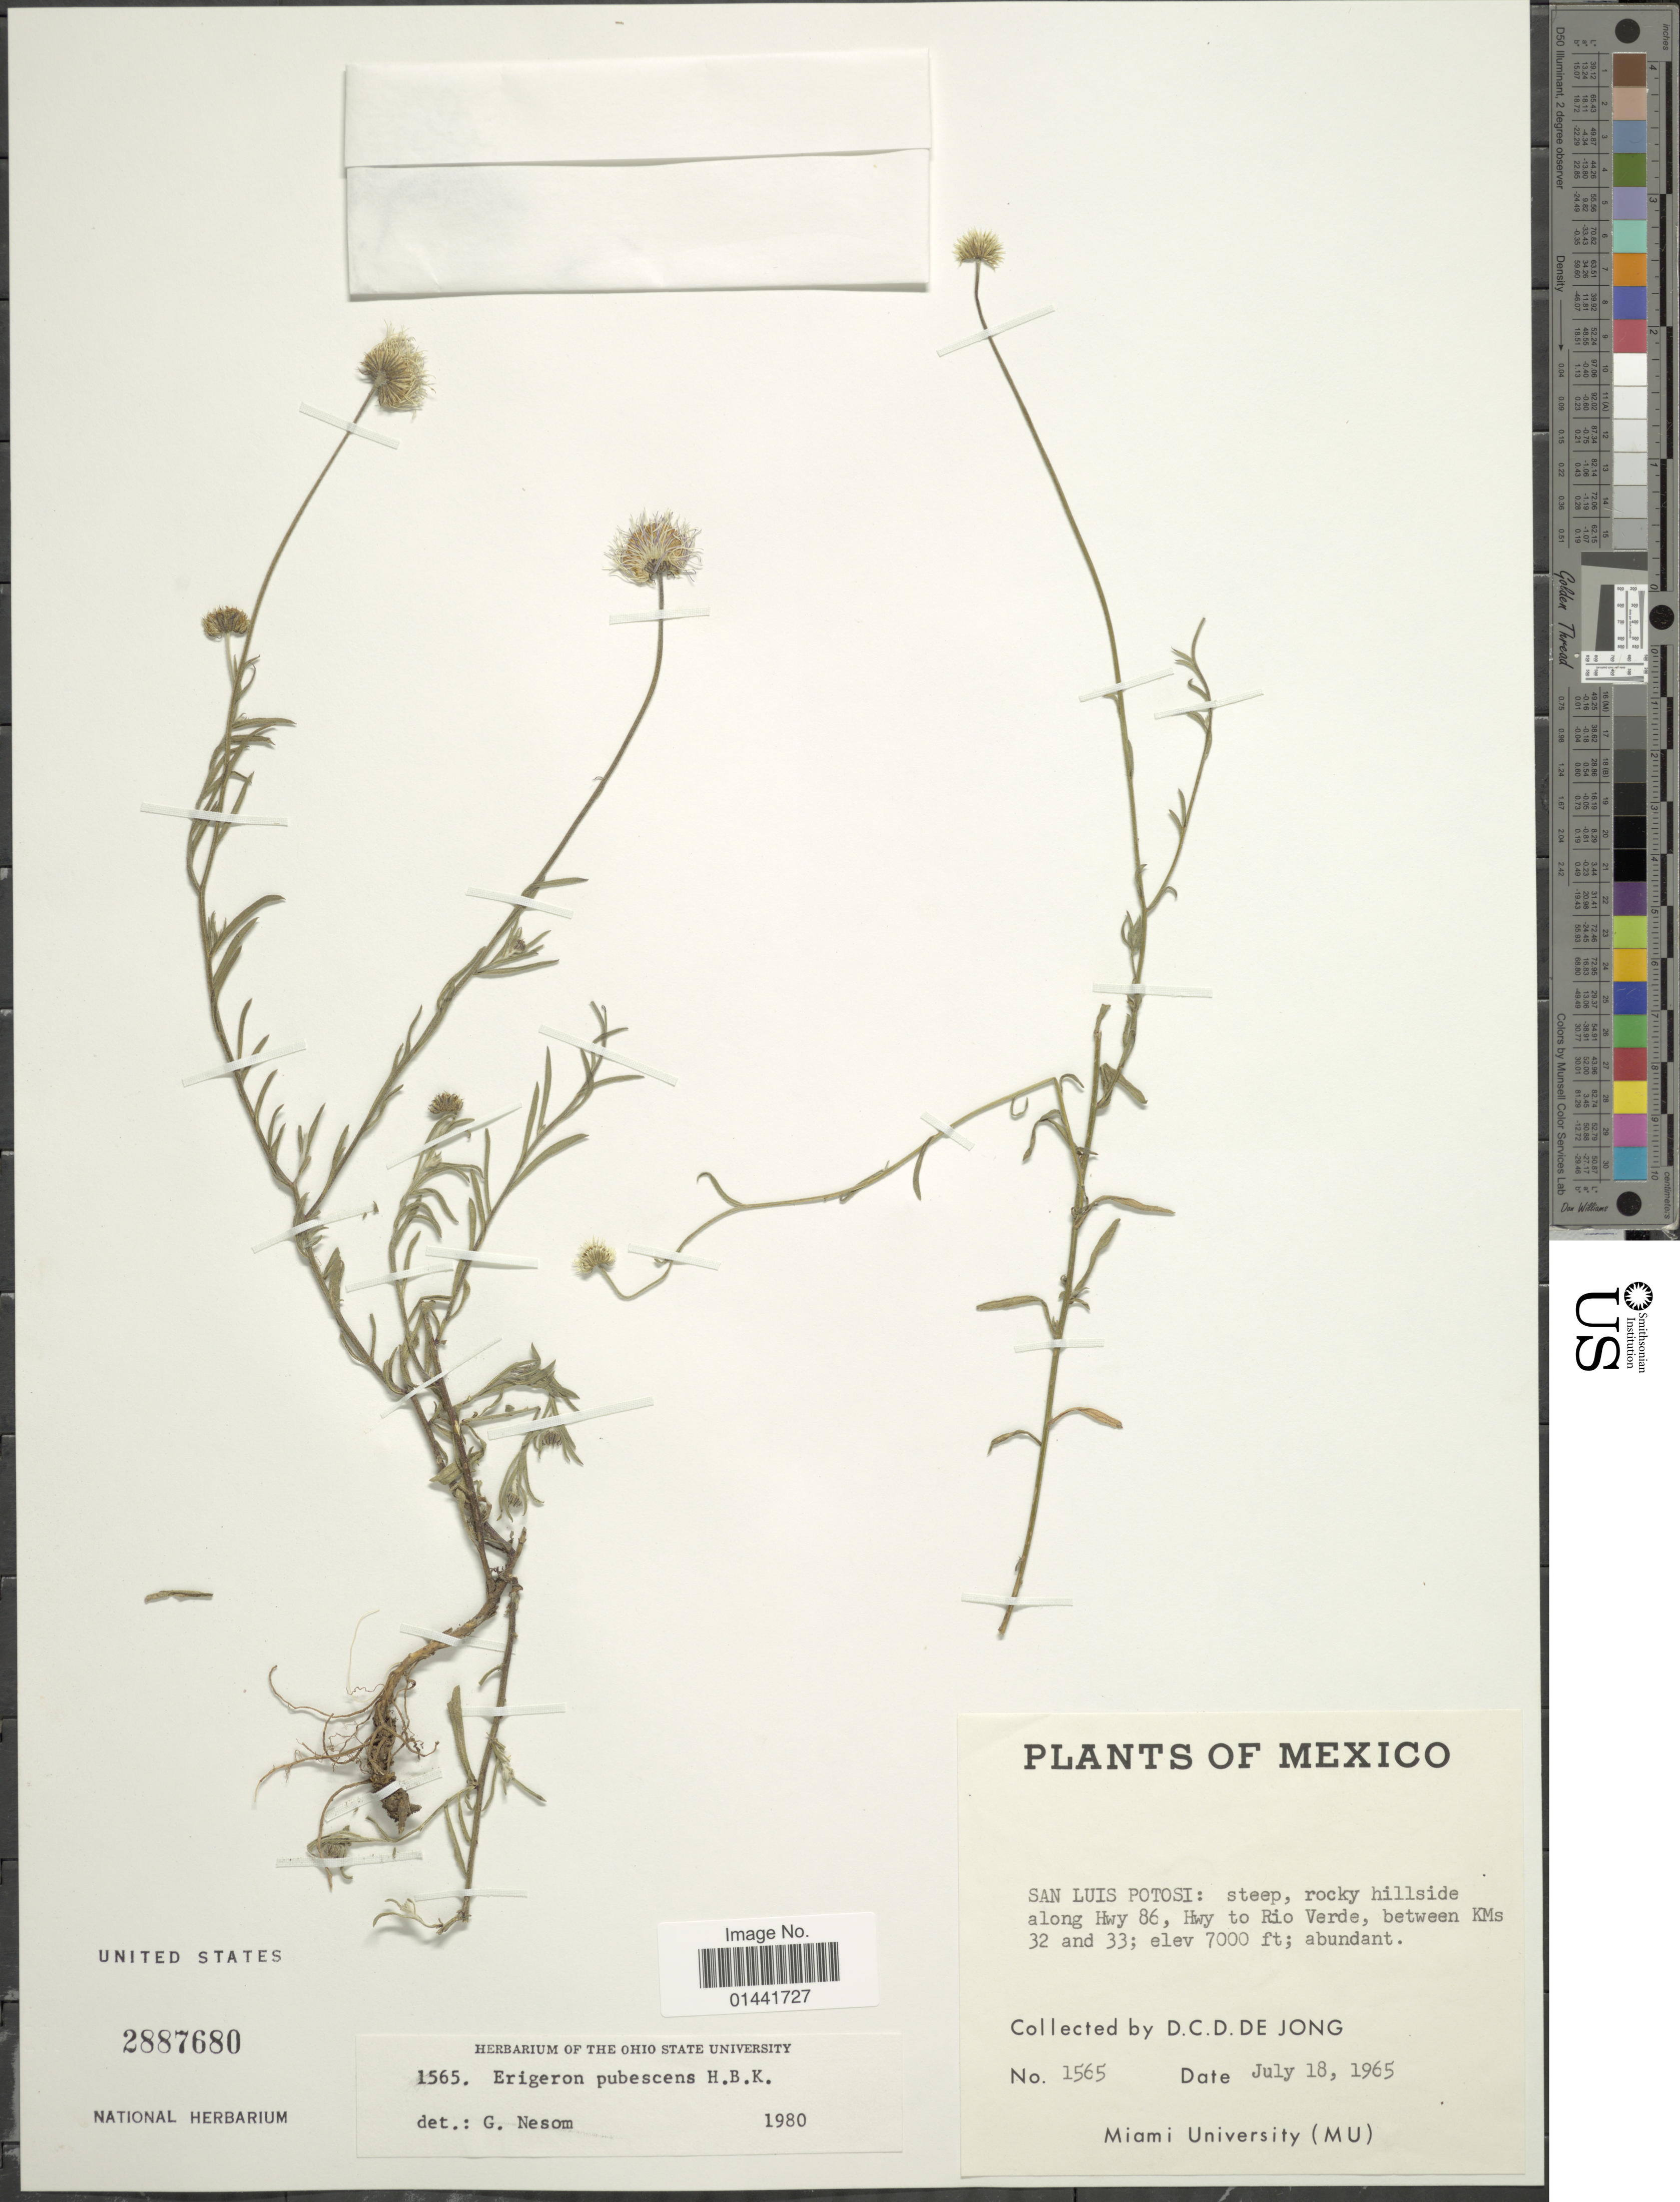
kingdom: Plantae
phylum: Tracheophyta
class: Magnoliopsida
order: Asterales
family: Asteraceae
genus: Erigeron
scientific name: Erigeron pubescens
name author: Kunth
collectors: D. De Jong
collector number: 1565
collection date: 1965-07-18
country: Mexico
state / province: San Luis Potosí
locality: Steep, rocky hillside along Hwy 86, Hwy to Rio Verde, between KMs 32 and 33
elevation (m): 2134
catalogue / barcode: US 2887680